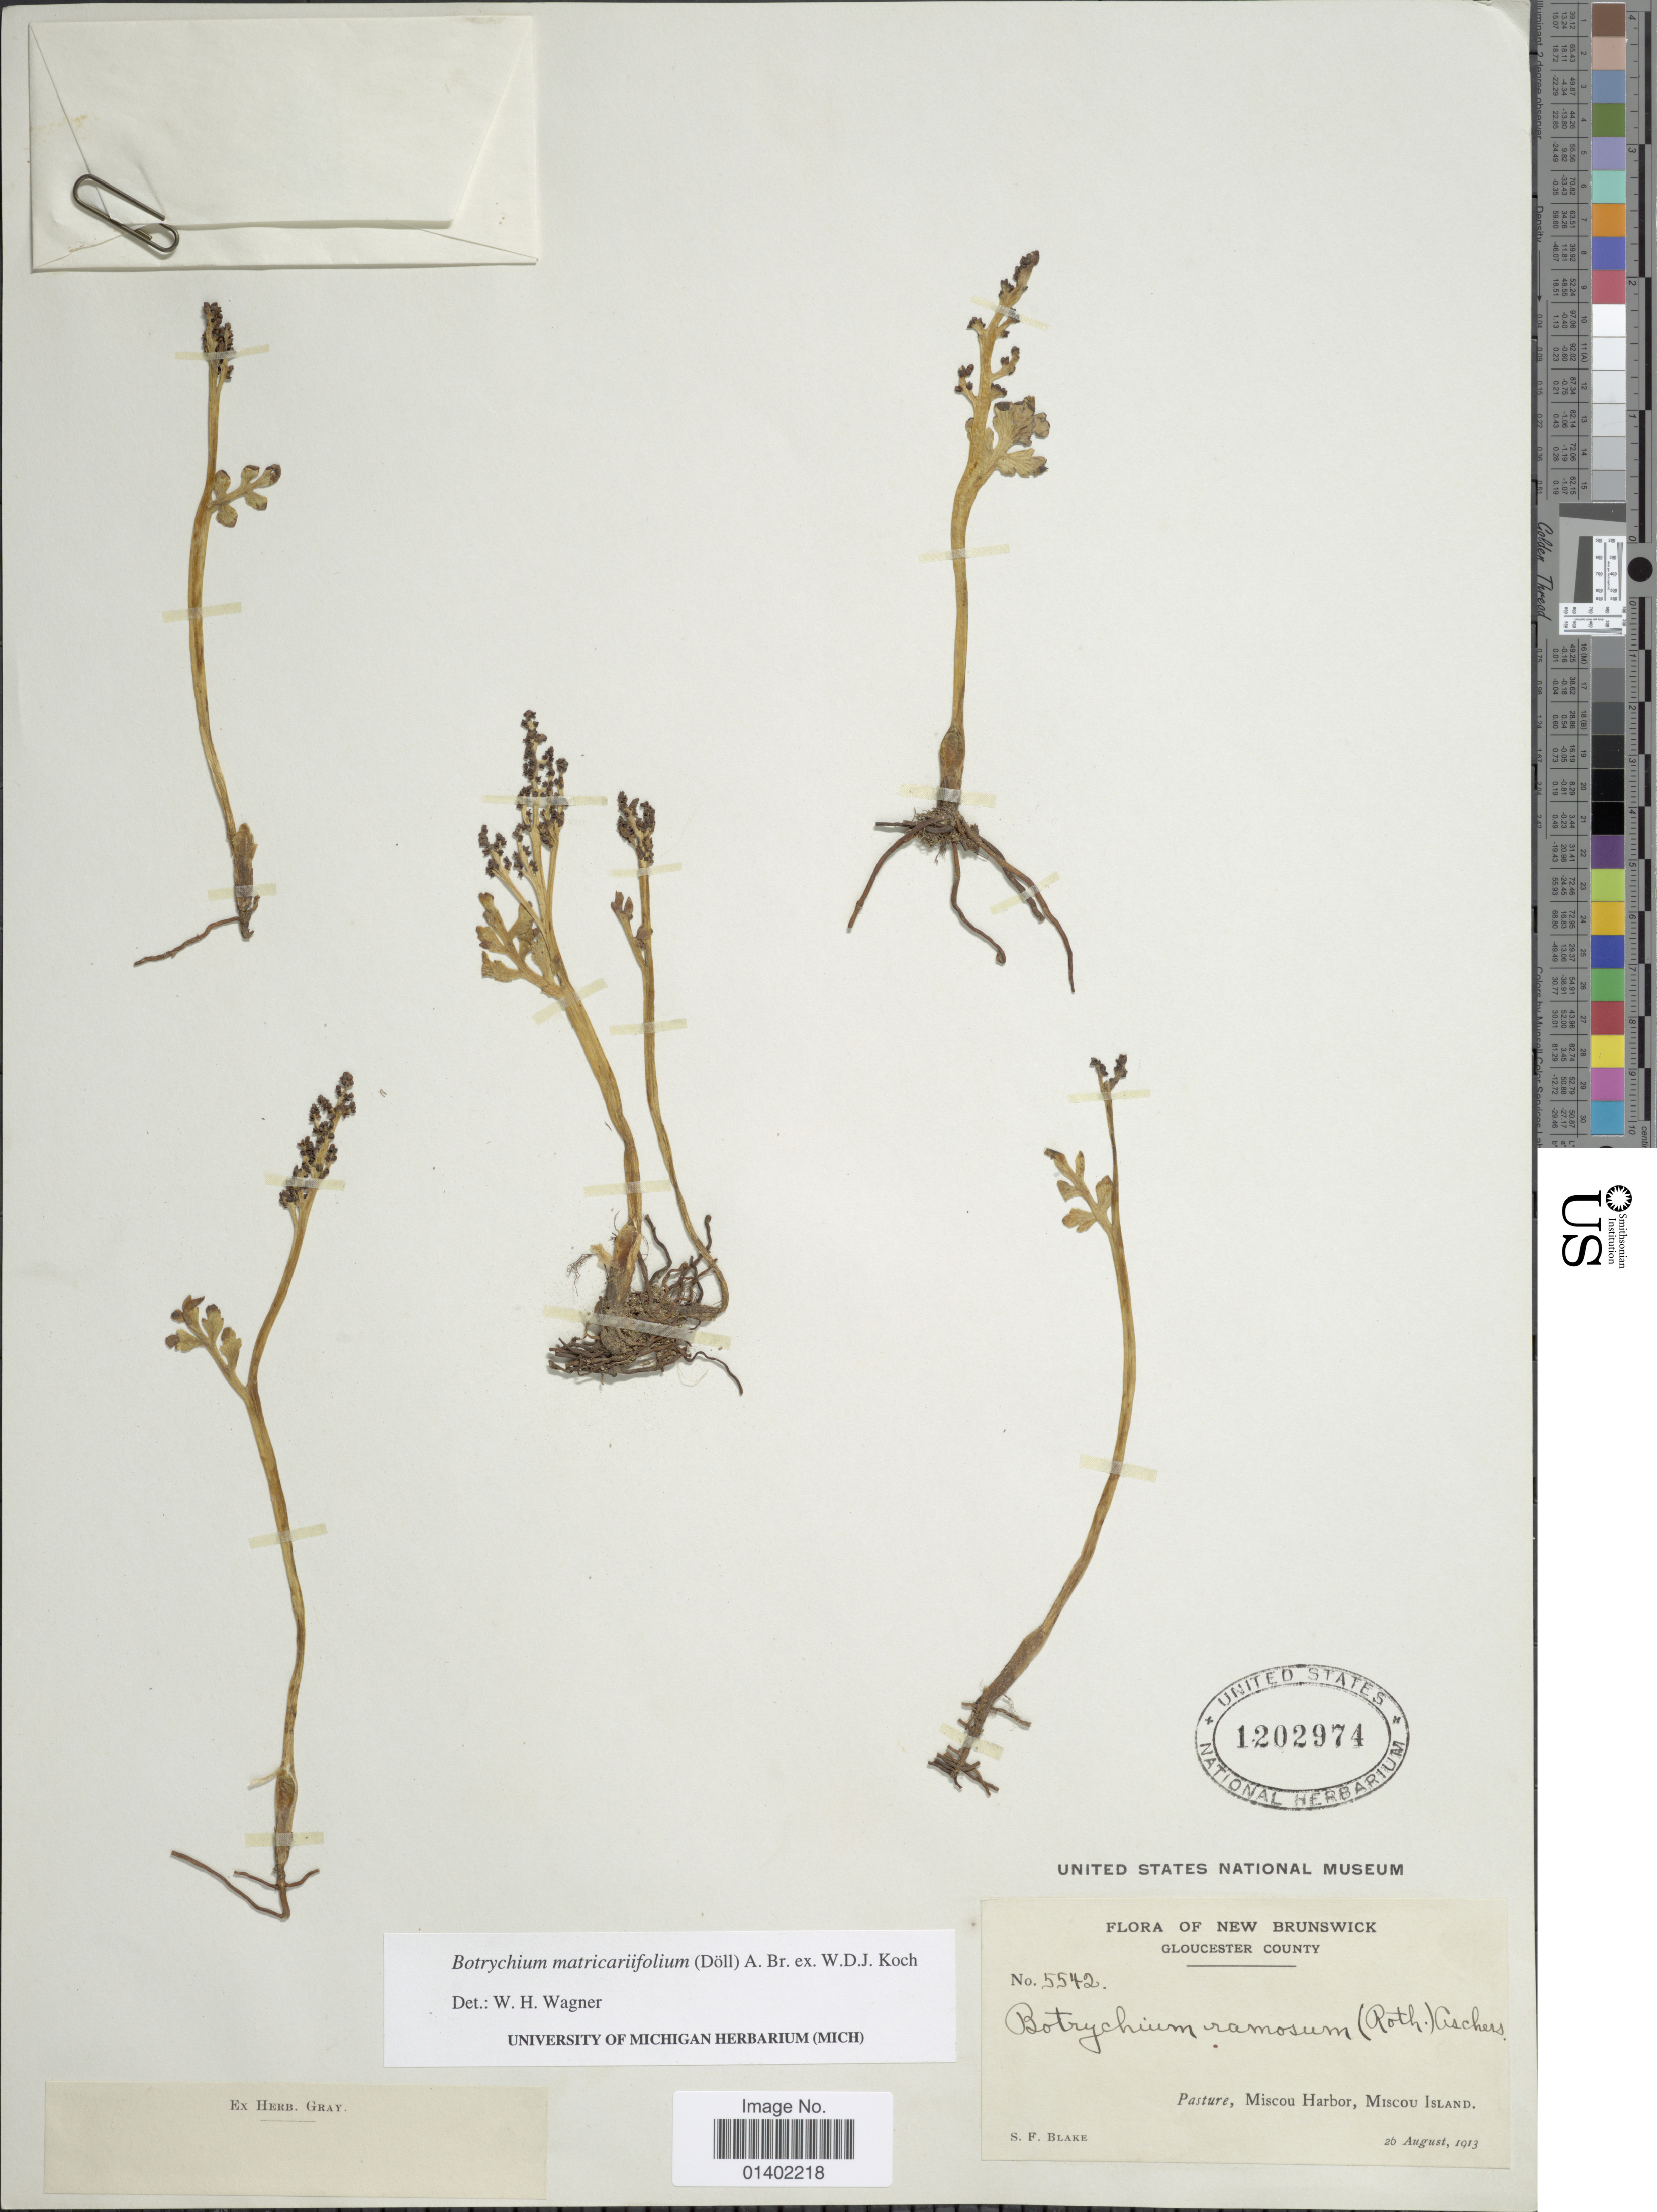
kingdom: Plantae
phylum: Tracheophyta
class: Polypodiopsida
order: Ophioglossales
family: Ophioglossaceae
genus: Botrychium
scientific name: Botrychium matricariifolium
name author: (A. Braun ex Dowell) A. Braun ex Koch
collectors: S. Blake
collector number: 5542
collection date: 1913-08-20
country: Canada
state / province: New Brunswick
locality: New Brunswick, Gloucester County, Miscou Harbor, Miscou Island.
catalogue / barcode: US 1202974